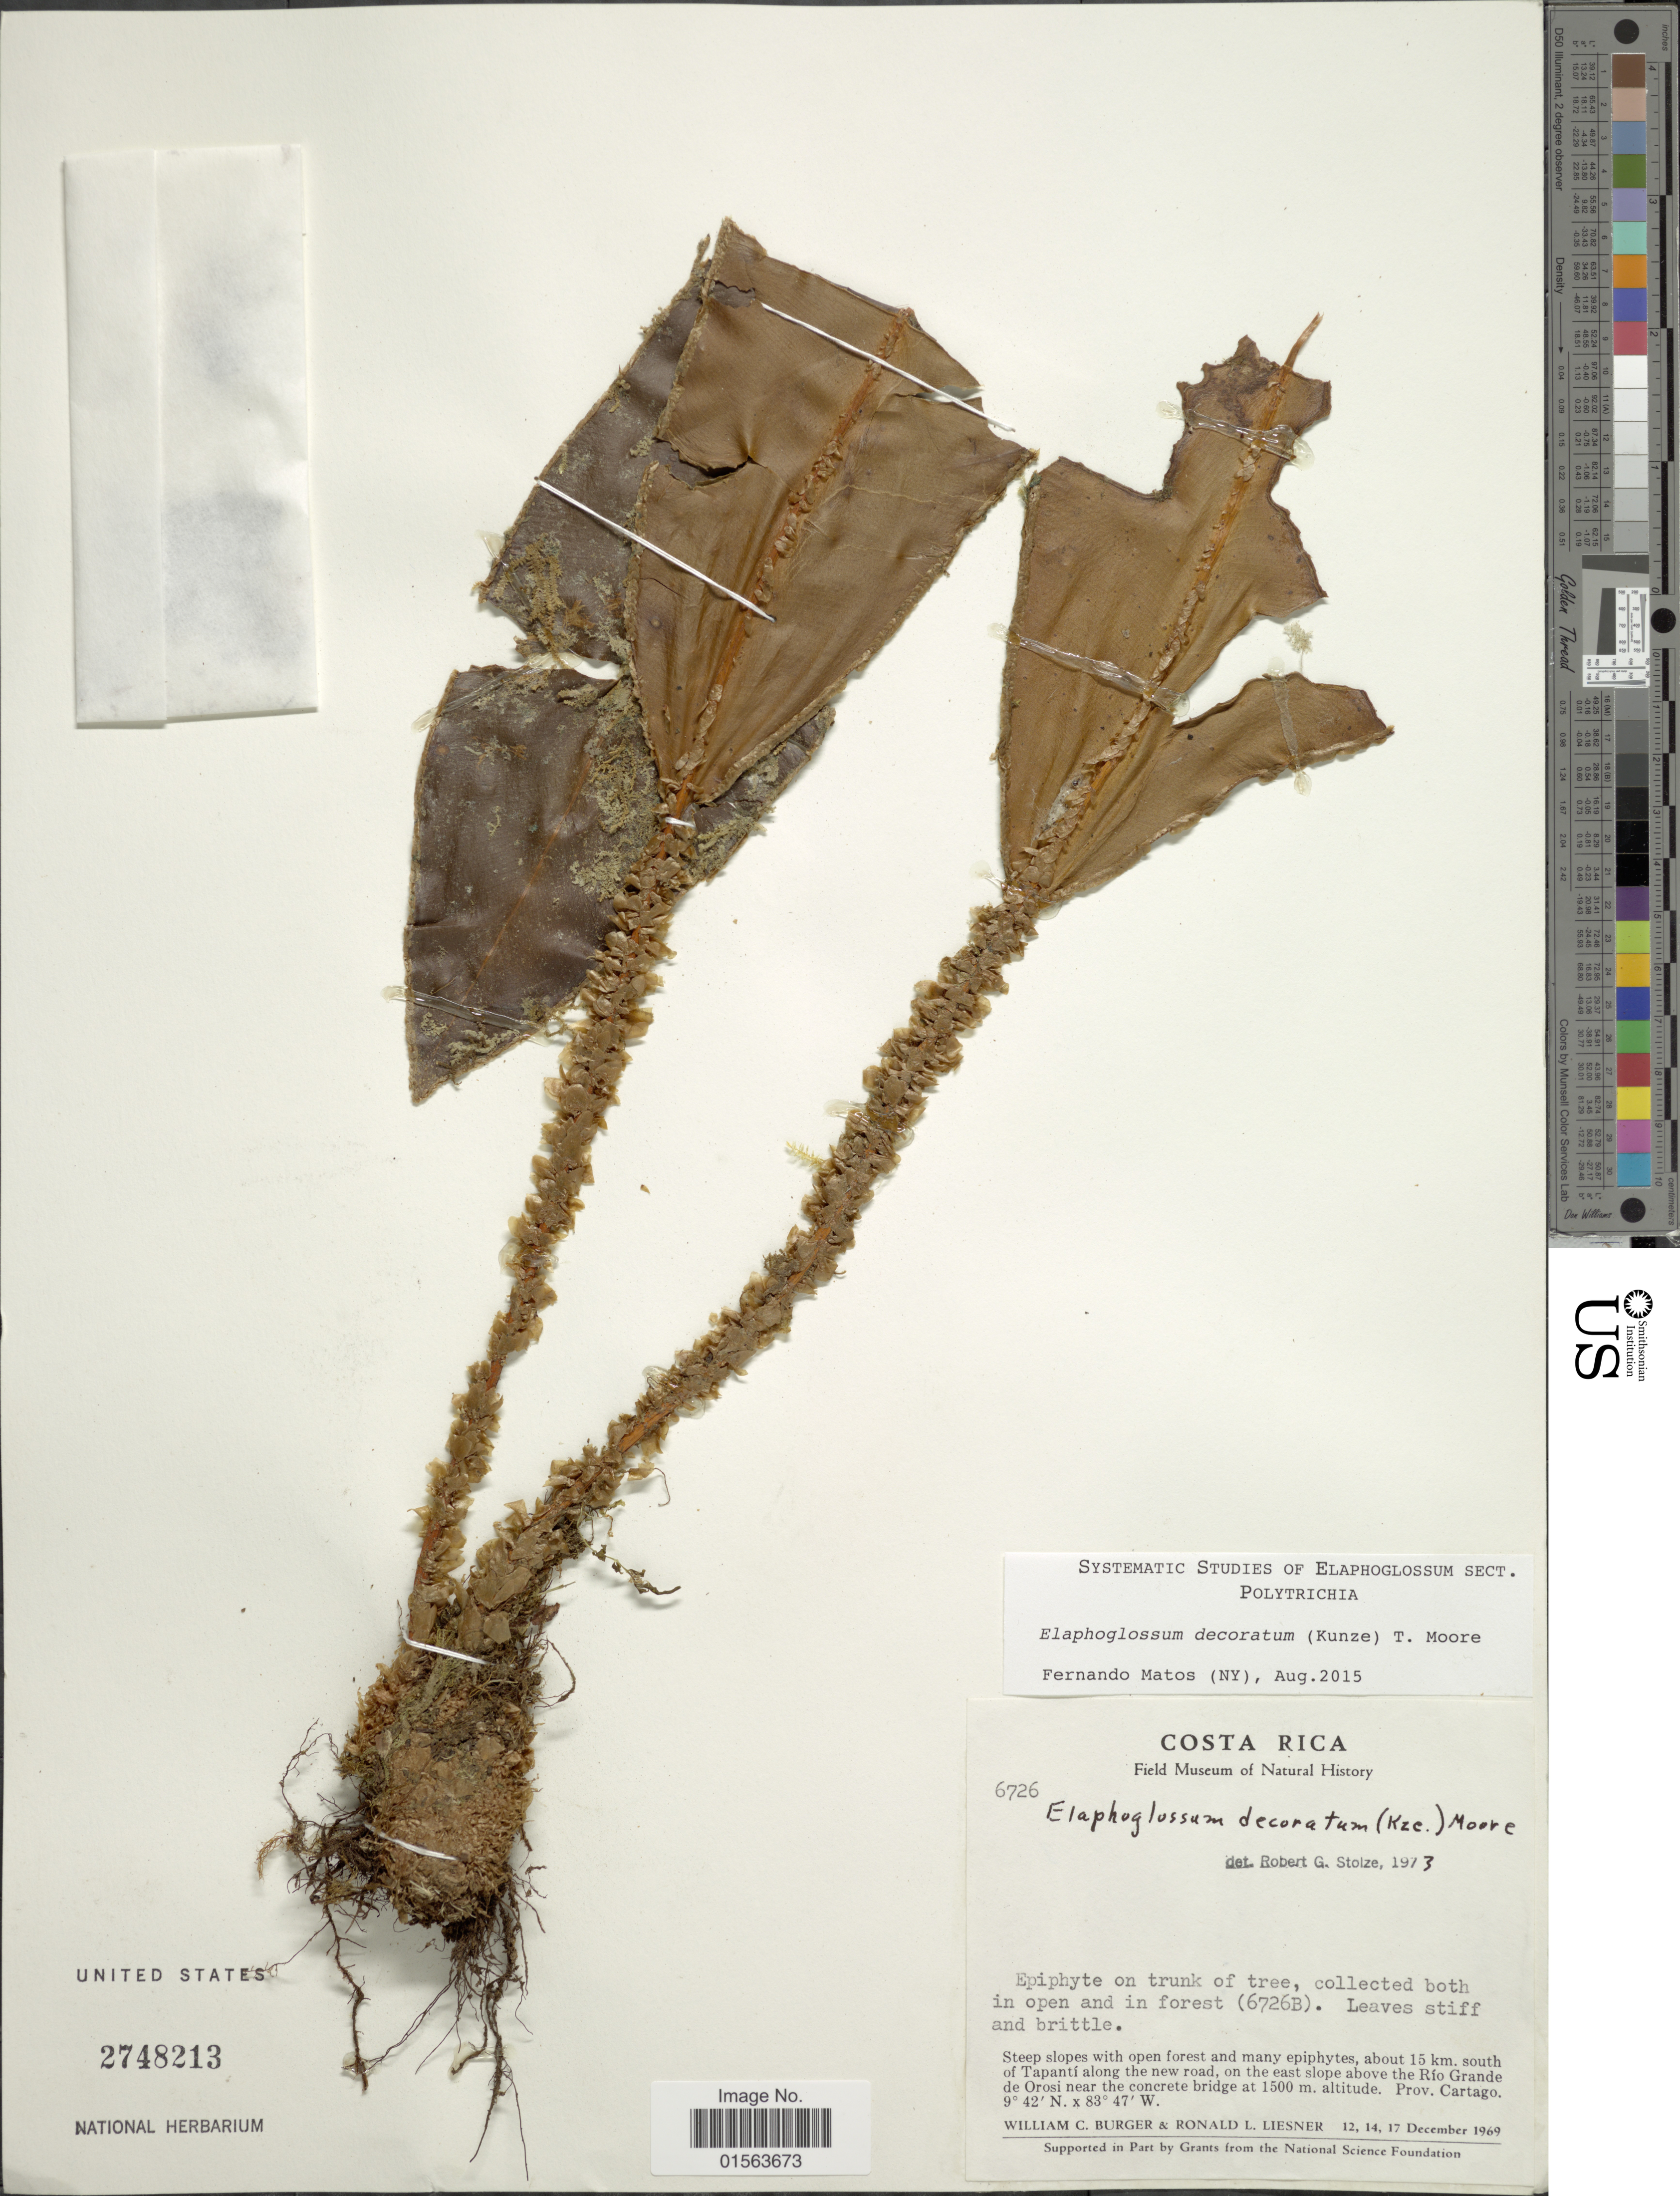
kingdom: Plantae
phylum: Tracheophyta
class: Polypodiopsida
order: Polypodiales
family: Dryopteridaceae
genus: Elaphoglossum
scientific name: Elaphoglossum decoratum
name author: (Kunze) T. Moore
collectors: W. Burger & R. L. Liesner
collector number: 6726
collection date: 1969-12-12/1969-12-17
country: Costa Rica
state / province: Cartago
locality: About 15 km south of Tapanti along the new road, on the east slope above the Rio Grande de Orosi near the concrete bridge, Prov. Cartago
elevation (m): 1500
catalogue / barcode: US 2748213